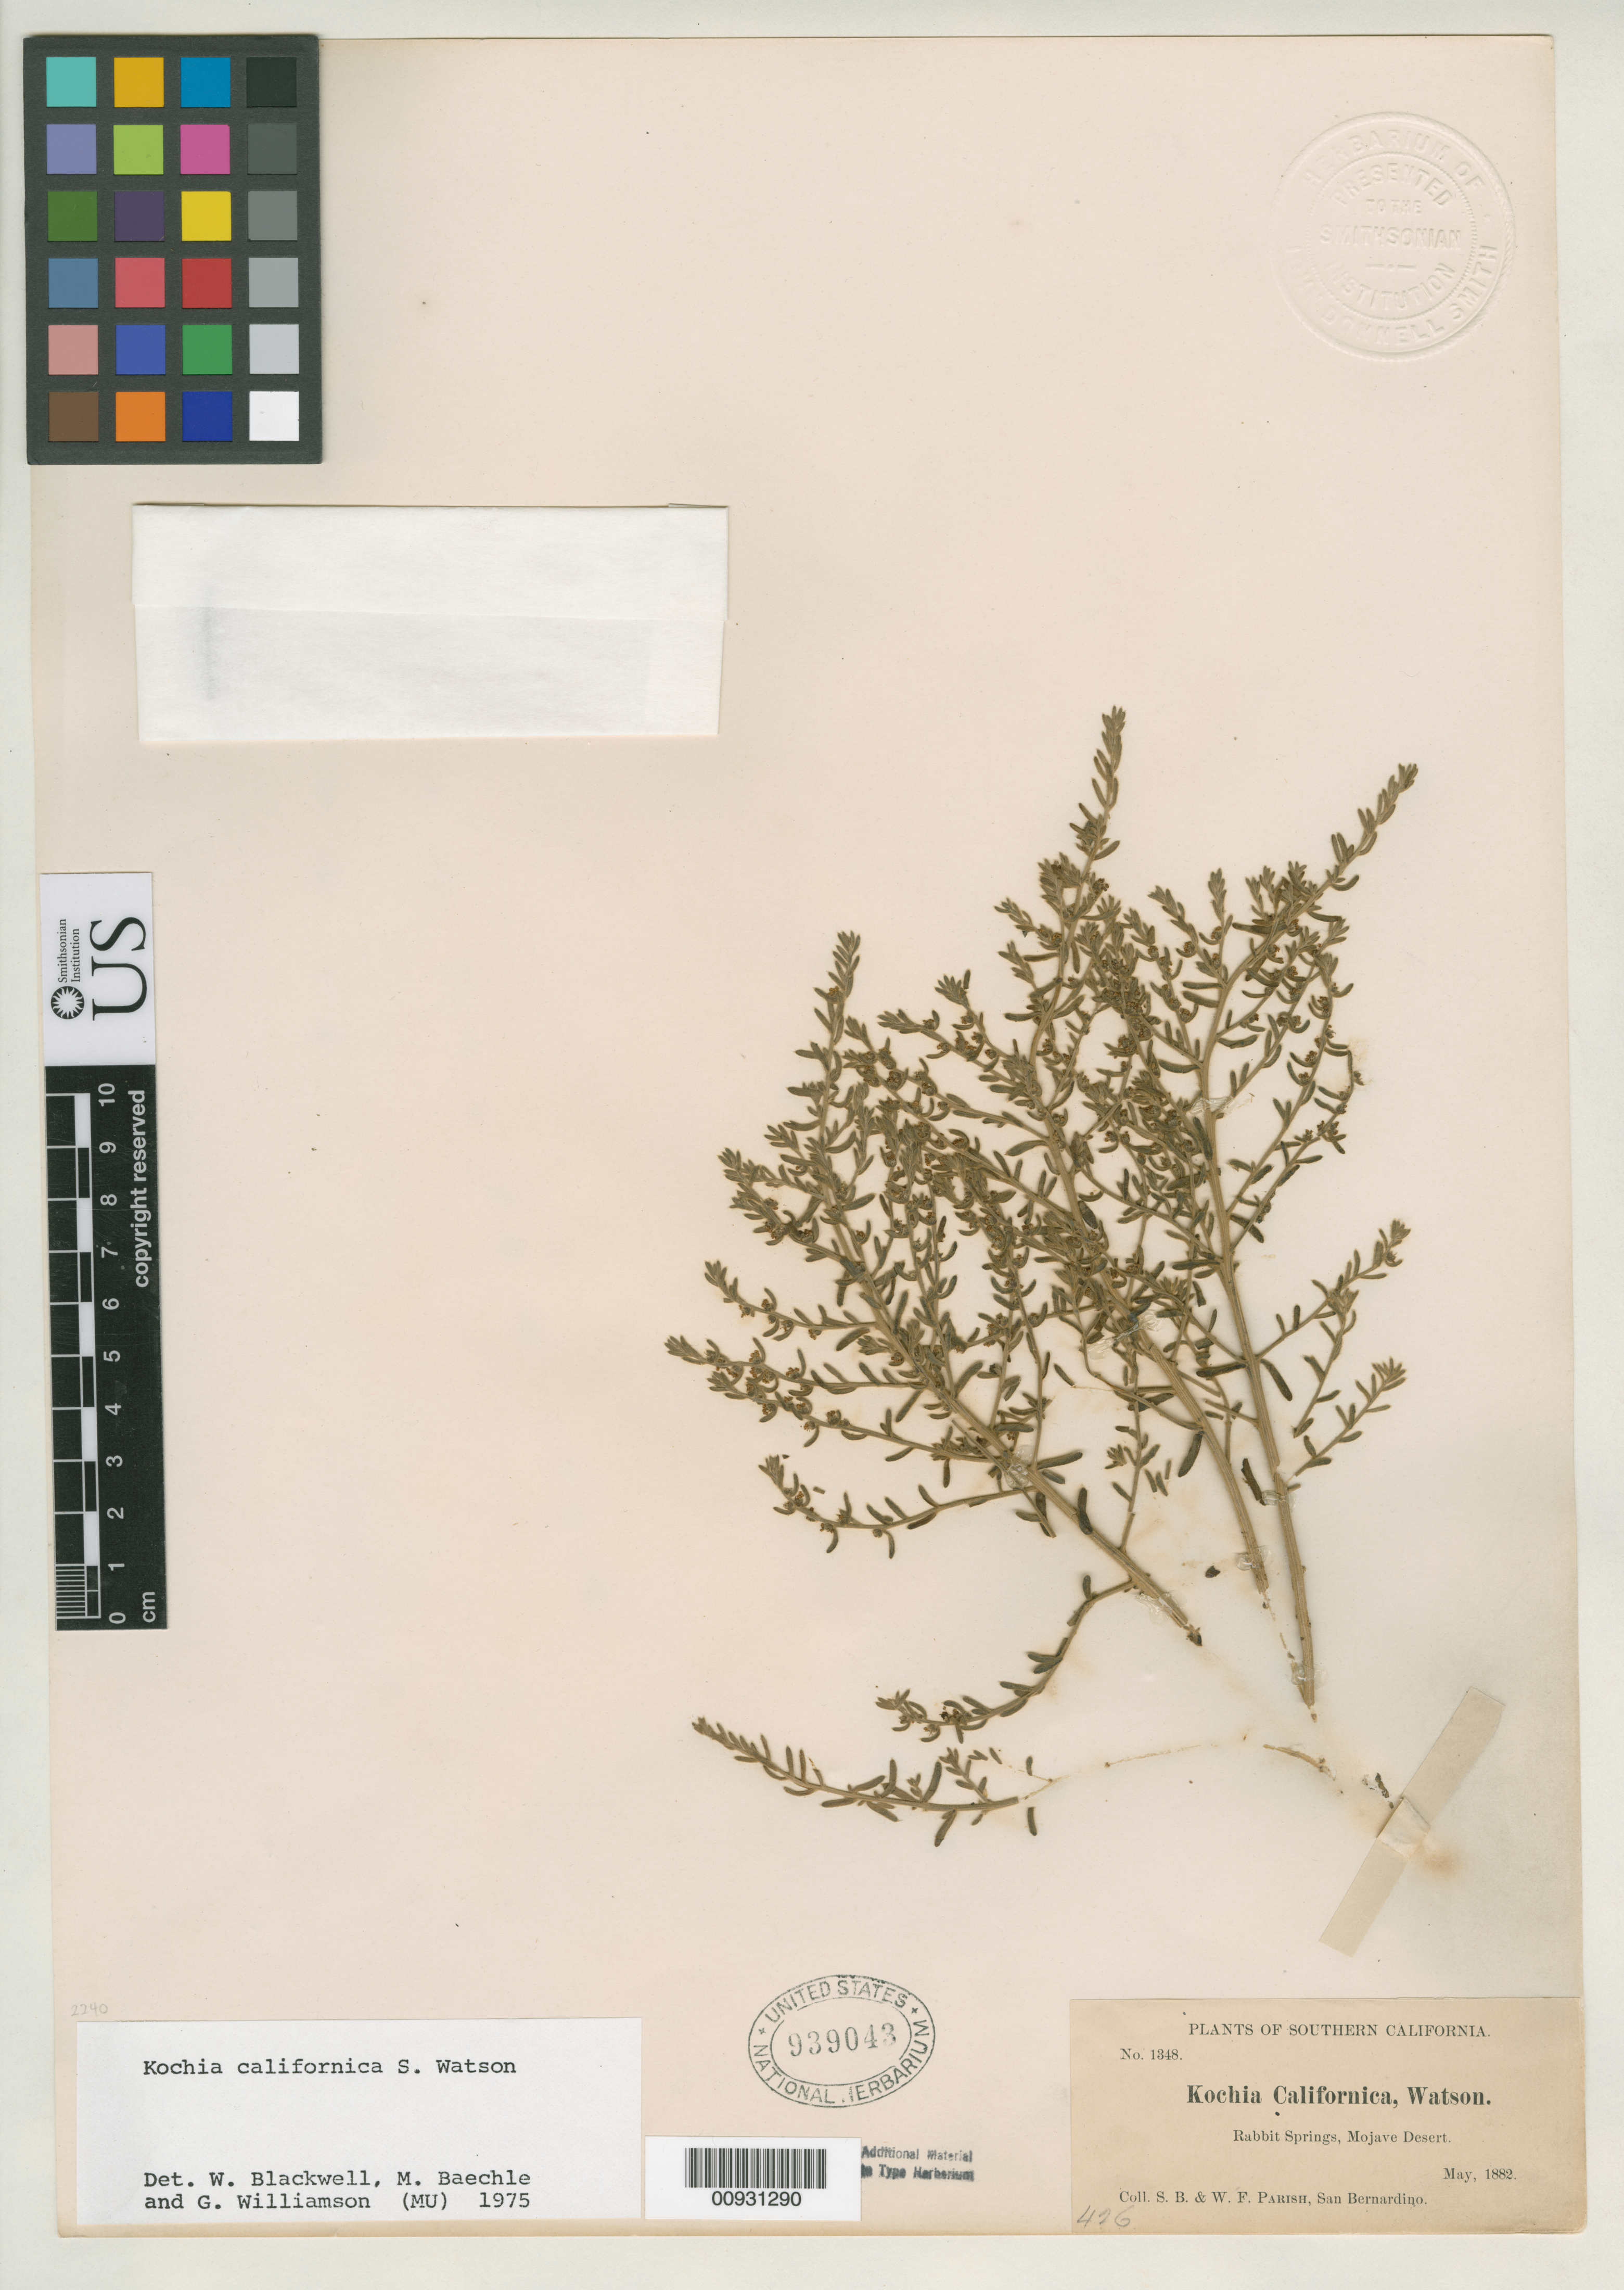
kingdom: Plantae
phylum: Tracheophyta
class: Magnoliopsida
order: Caryophyllales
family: Amaranthaceae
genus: Kochia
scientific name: Kochia californica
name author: S. Watson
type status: Syntype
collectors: S. B. Parish & W. F. Parish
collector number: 1348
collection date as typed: May 1882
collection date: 1882-05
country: United States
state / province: California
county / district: San Bernardino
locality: Rabbit Springs, Mojave Desert.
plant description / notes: Lectotype is Parry 275 (GH) as designated by W.H. Blackwell et al., Sida 7: 251 (1978).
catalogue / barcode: US 939043